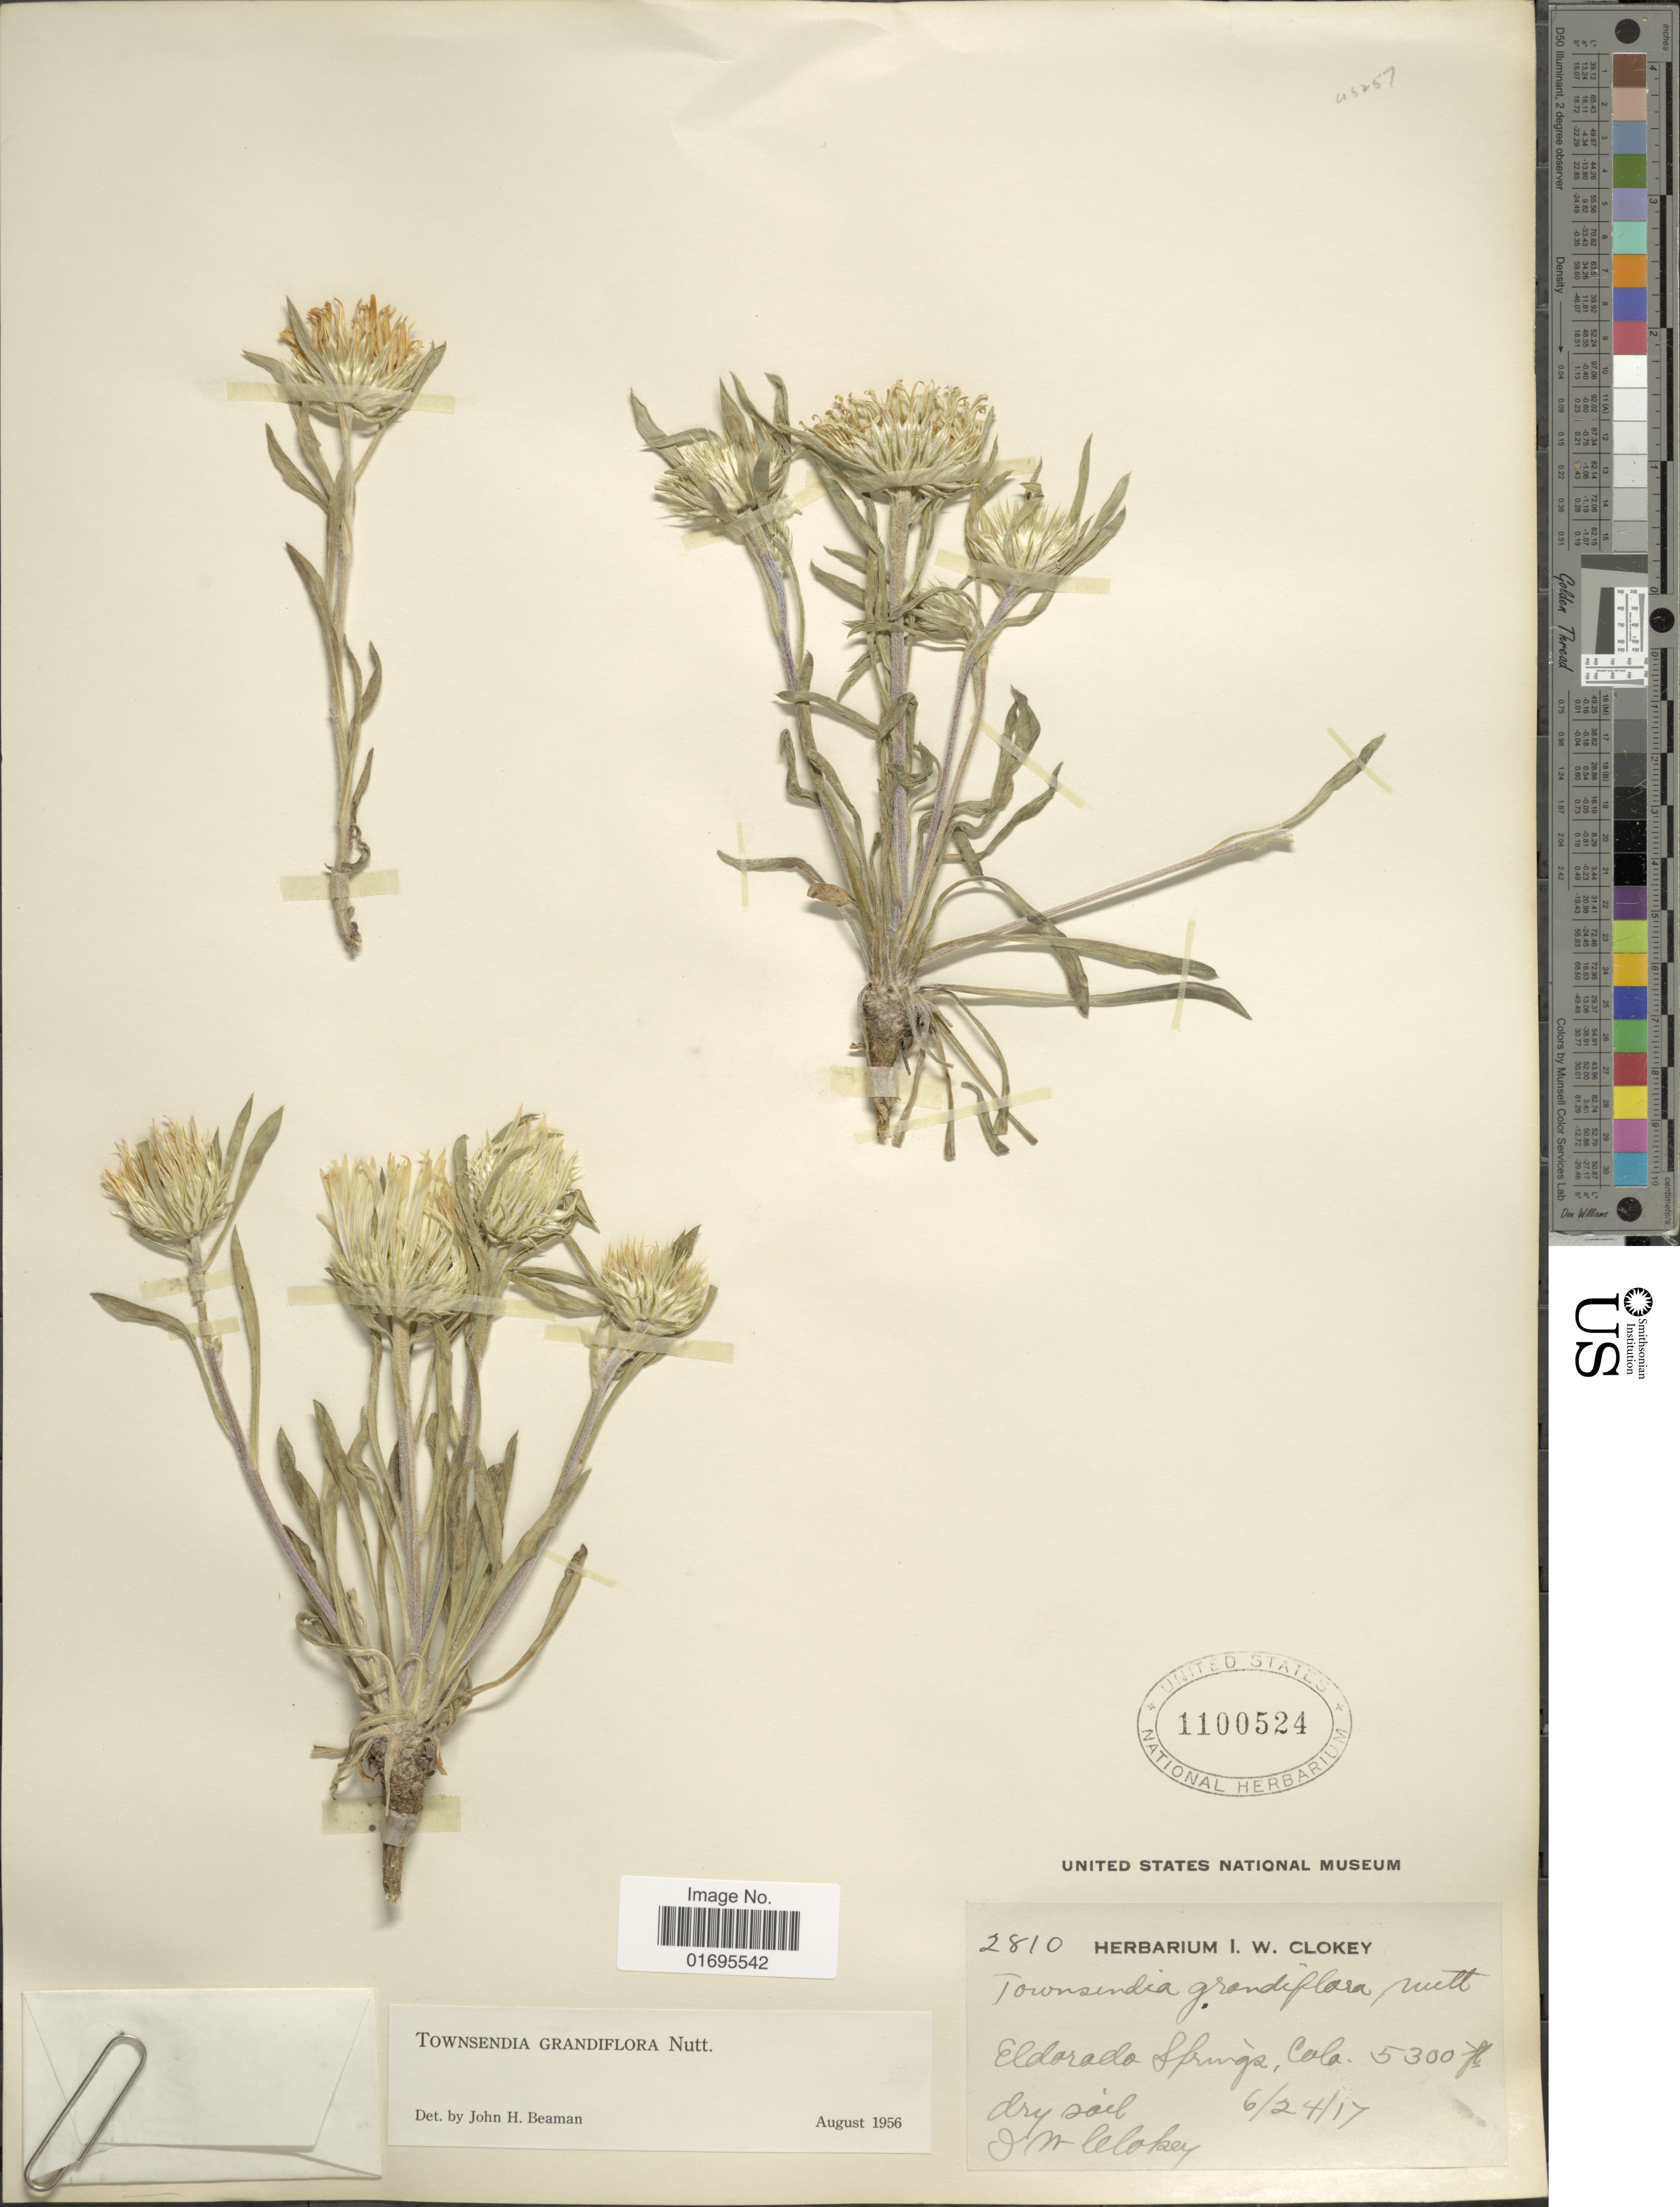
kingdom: Plantae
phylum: Tracheophyta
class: Magnoliopsida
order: Asterales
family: Asteraceae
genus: Townsendia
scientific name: Townsendia grandiflora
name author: Nutt.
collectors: I. W. Clokey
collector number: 2810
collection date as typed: Transcribed d/m/y: 24/6/17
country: United States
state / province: Colorado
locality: Eldorado Springs, dry soil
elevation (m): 1615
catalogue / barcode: US 1100524